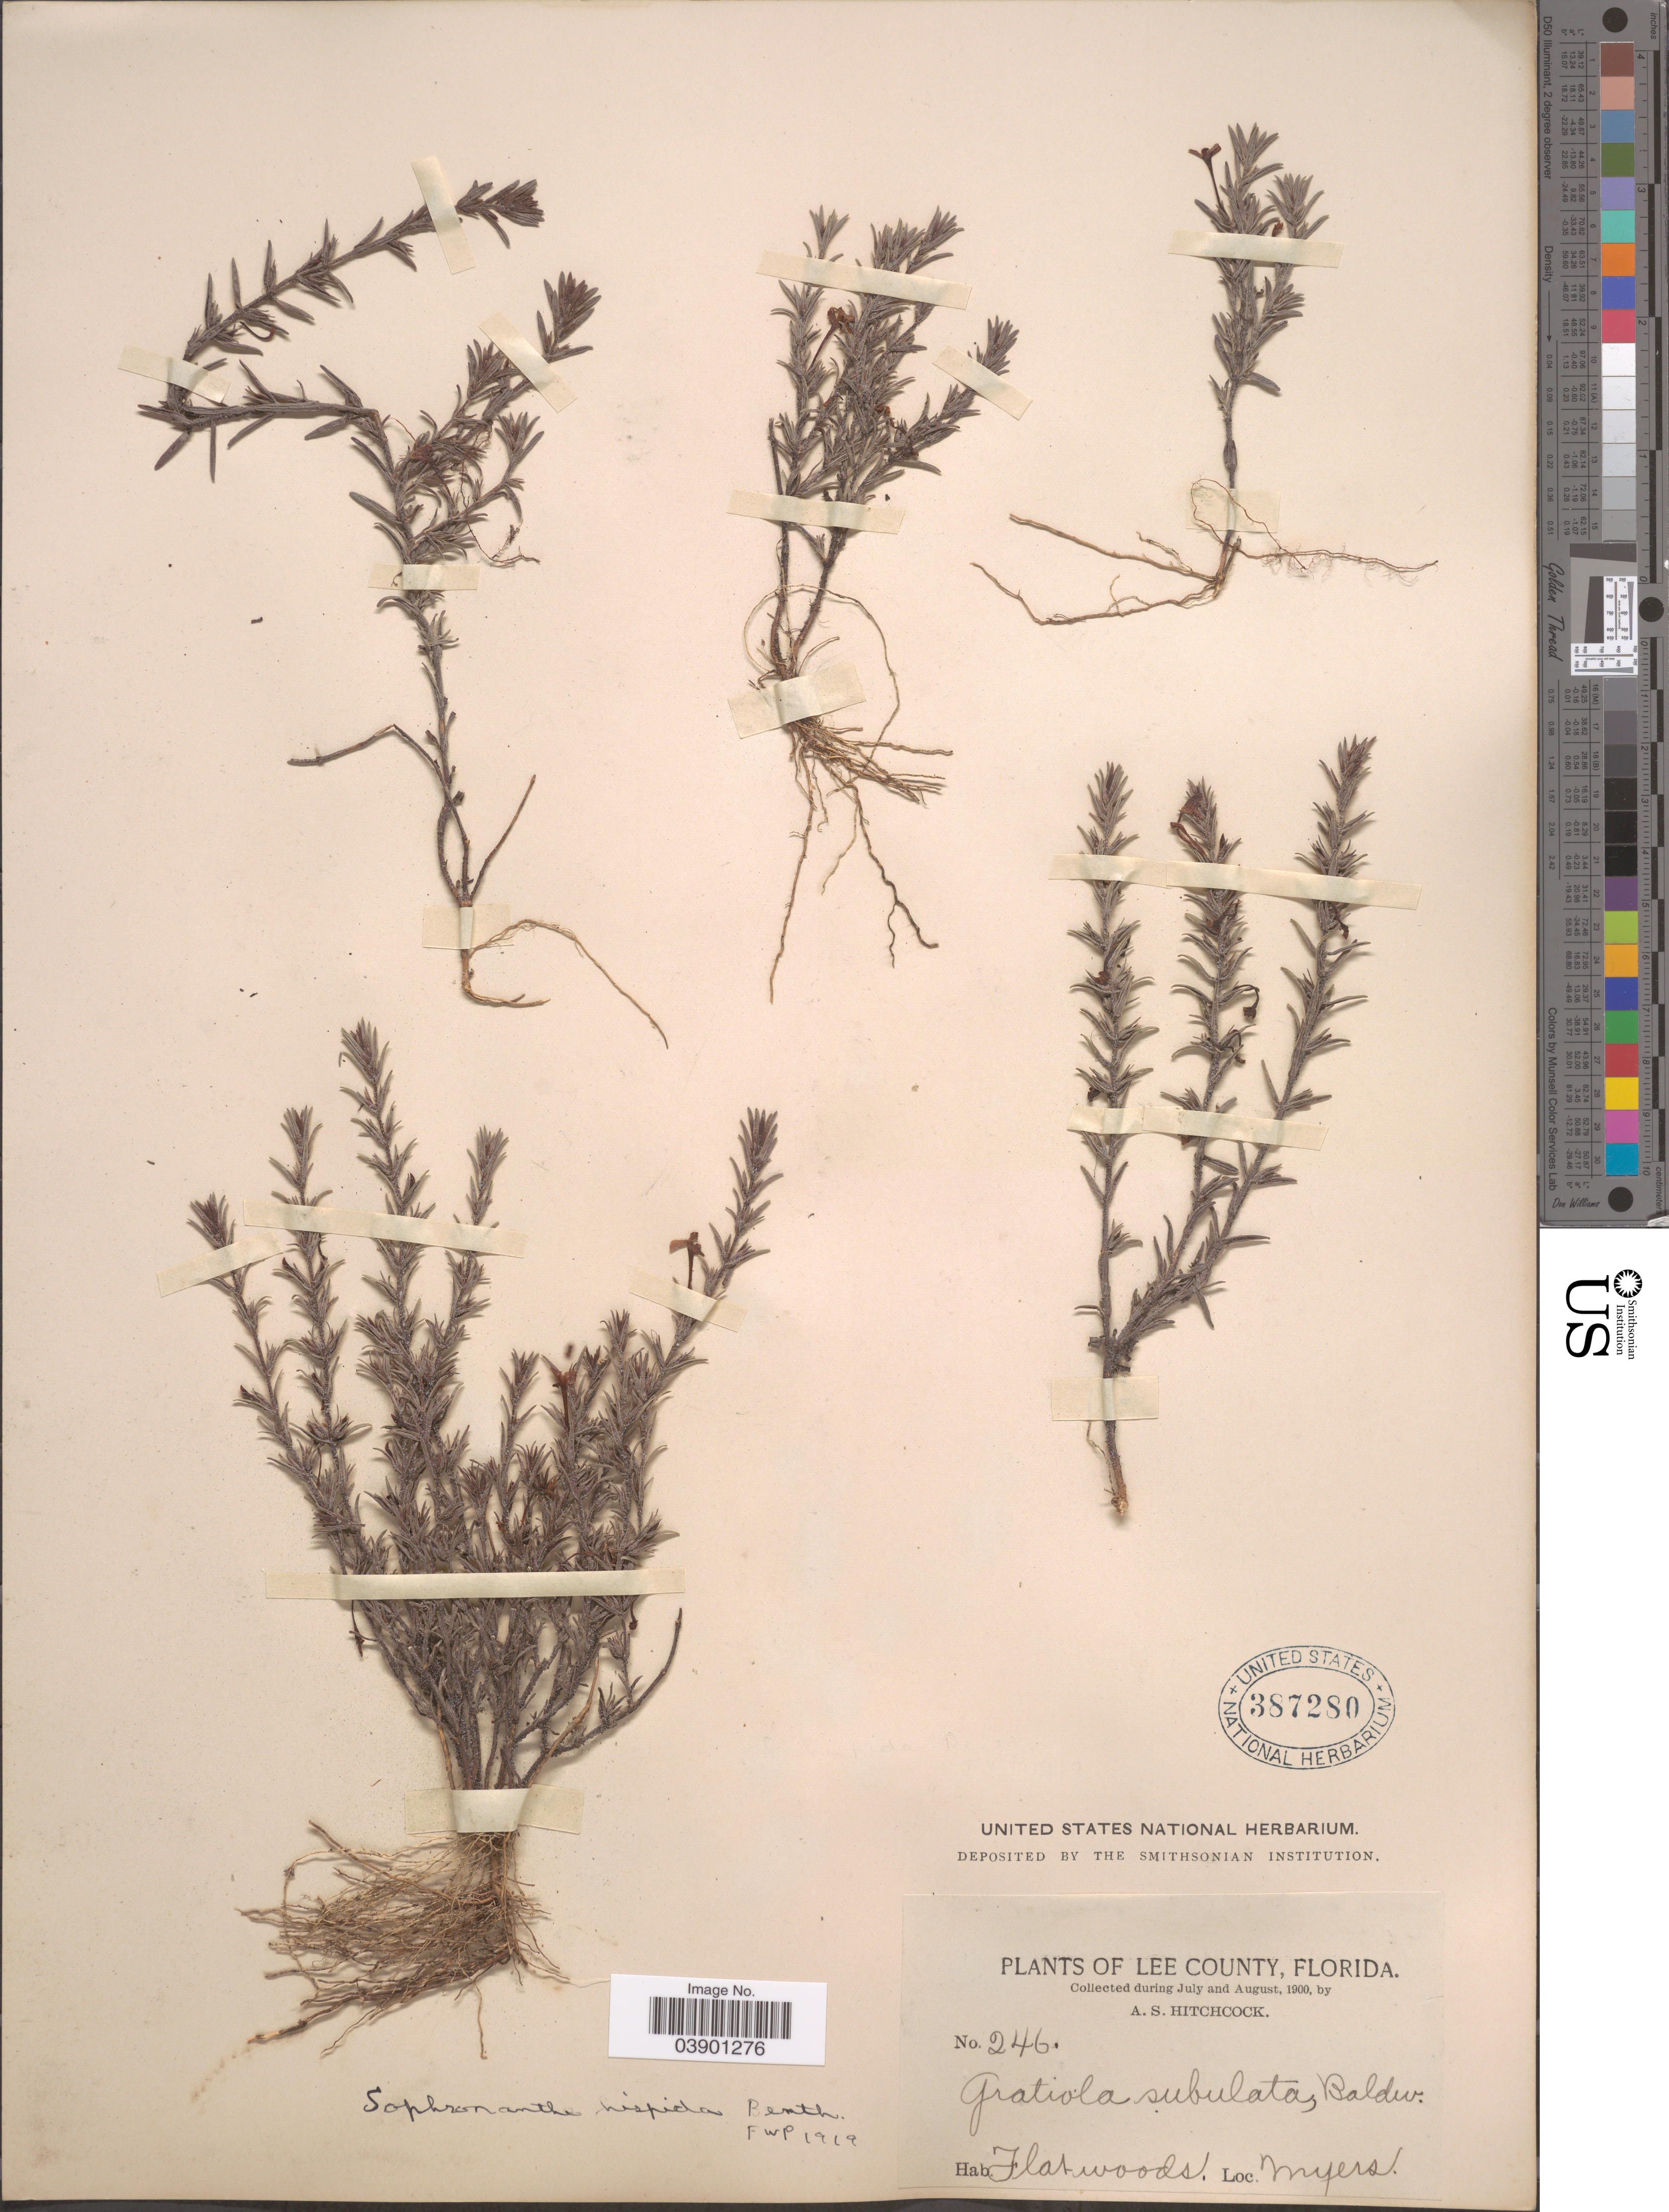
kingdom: Plantae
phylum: Tracheophyta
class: Magnoliopsida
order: Lamiales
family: Plantaginaceae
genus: Sophronanthe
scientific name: Sophronanthe hispida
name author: Benth. ex Lindl.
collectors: A. S. Hitchcock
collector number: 246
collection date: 1900-07/1900-08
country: United States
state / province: Florida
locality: Lee County. Flatwoods. Myers.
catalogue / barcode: US 387280